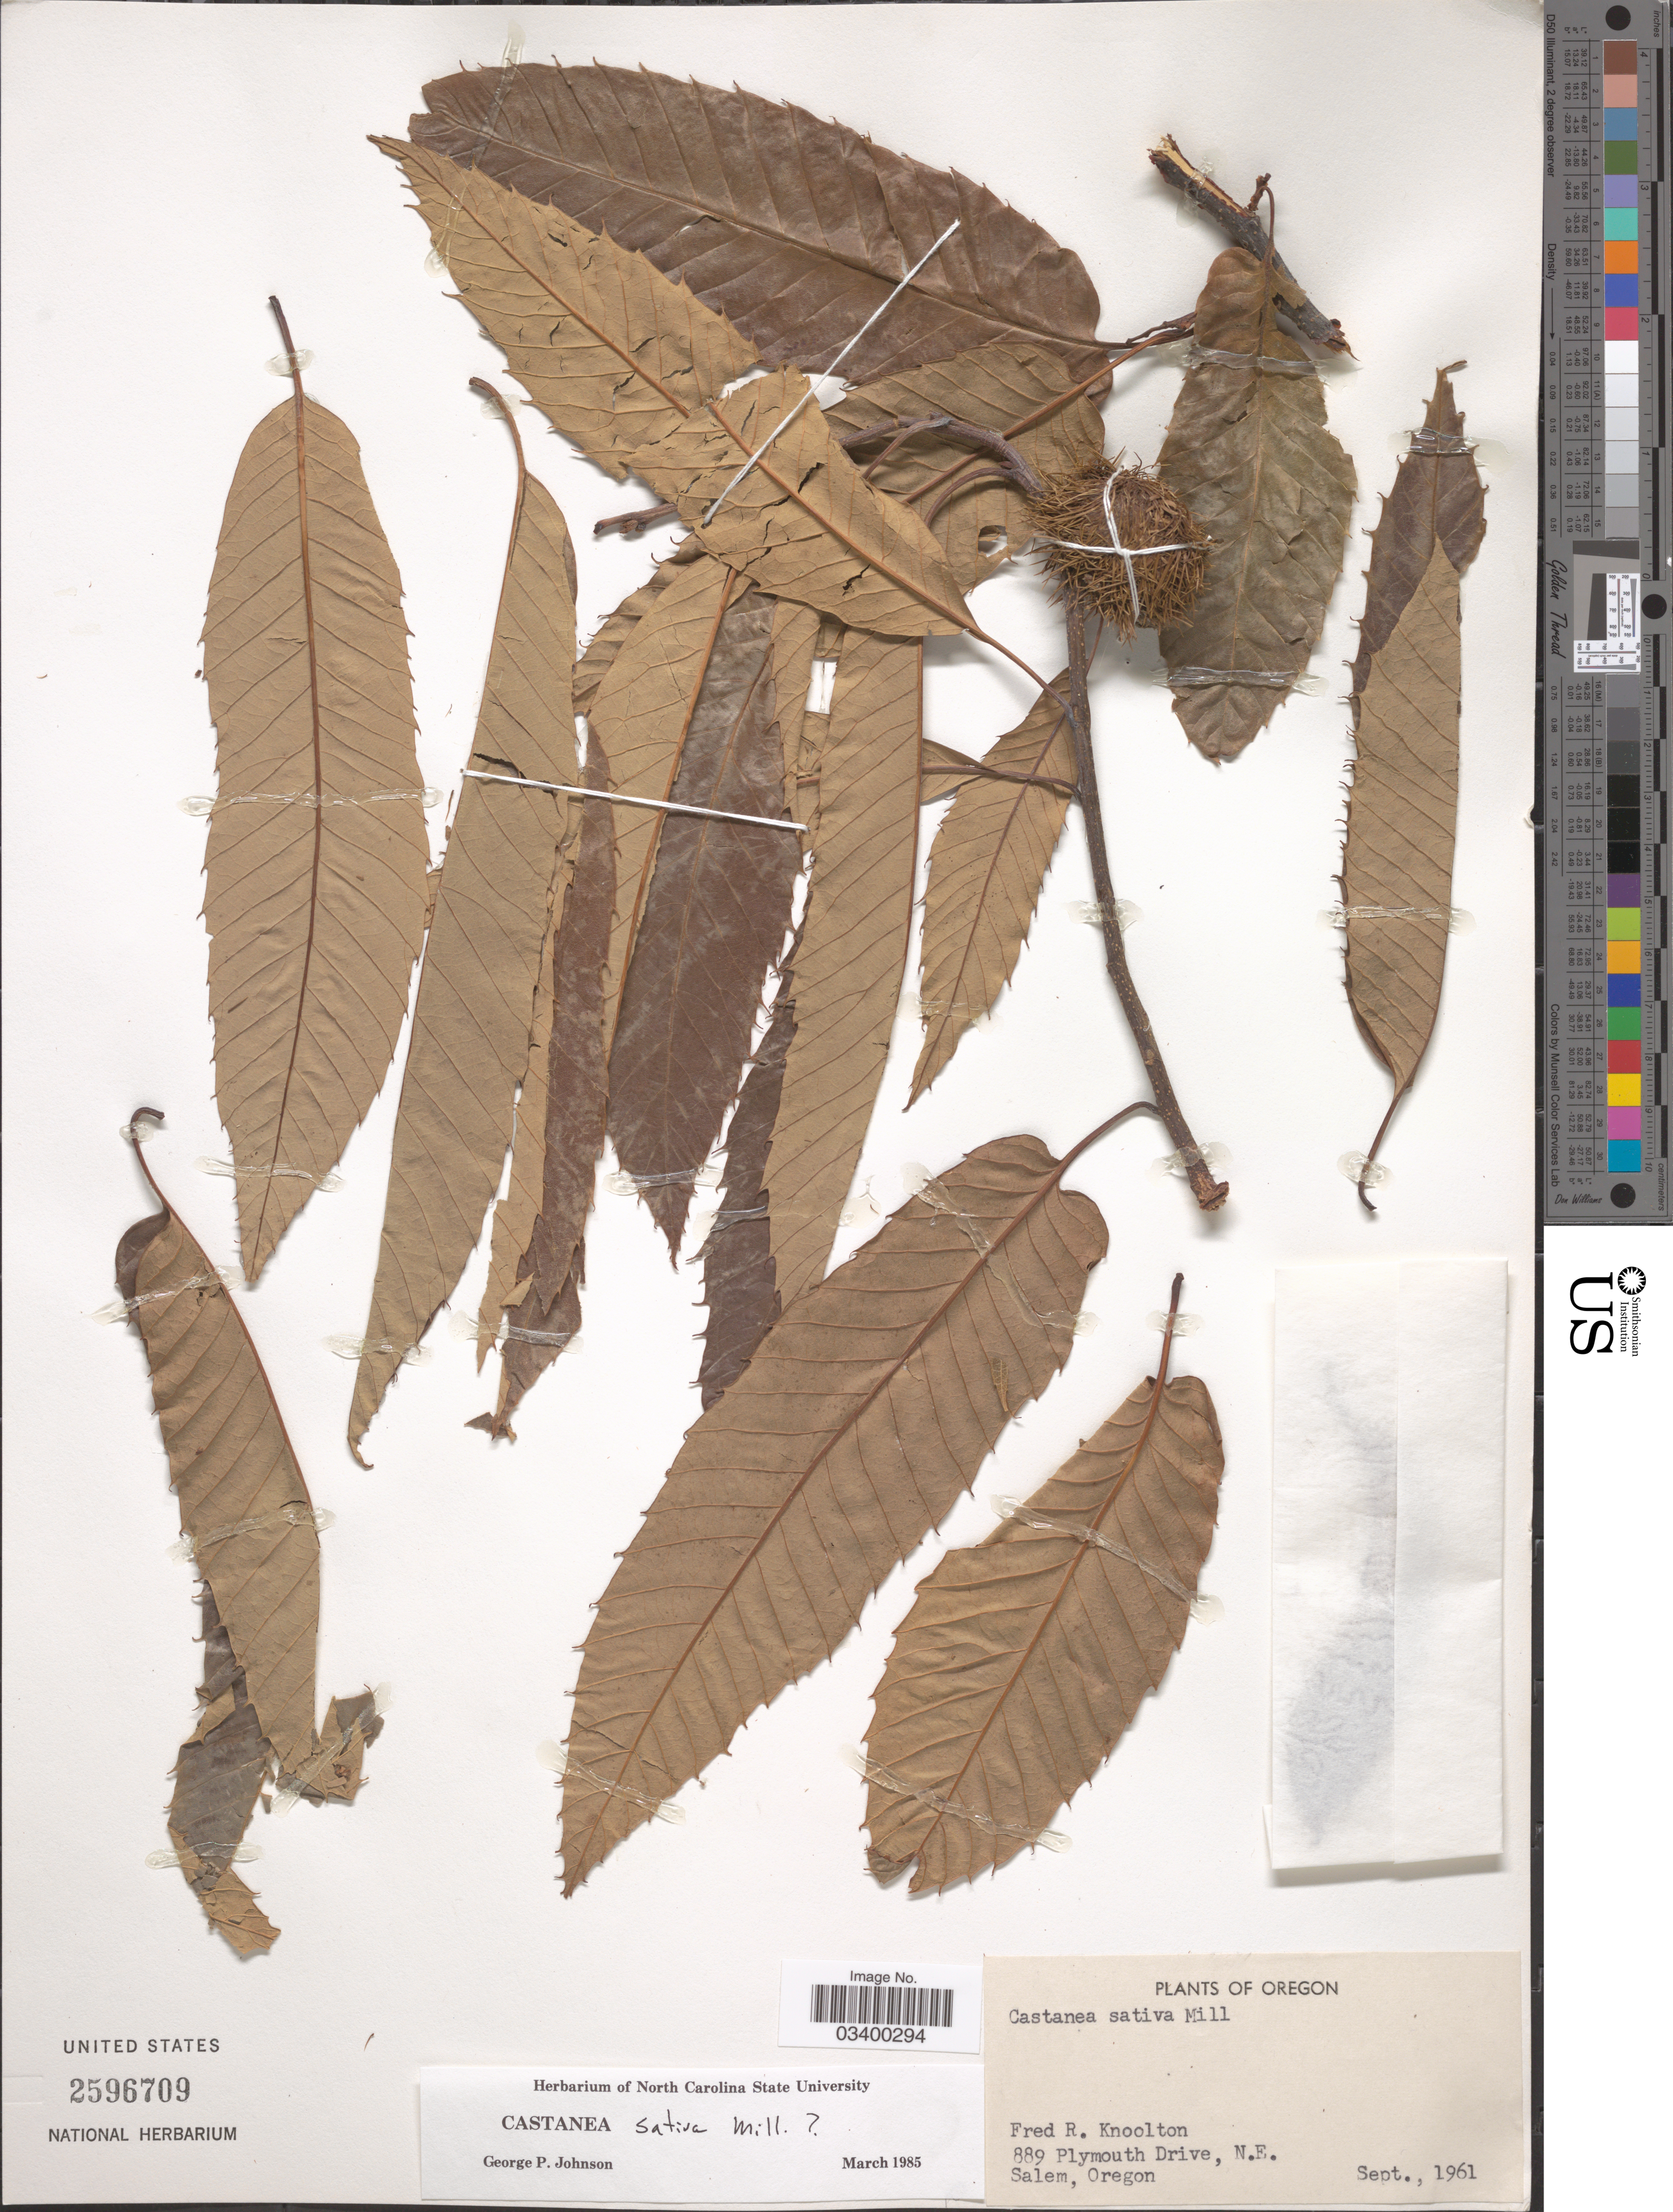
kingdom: Plantae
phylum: Tracheophyta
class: Magnoliopsida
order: Fagales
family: Fagaceae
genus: Castanea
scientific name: Castanea sativa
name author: Mill.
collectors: F. Knoolton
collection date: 1961-09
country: United States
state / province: Oregon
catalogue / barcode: US 2596709